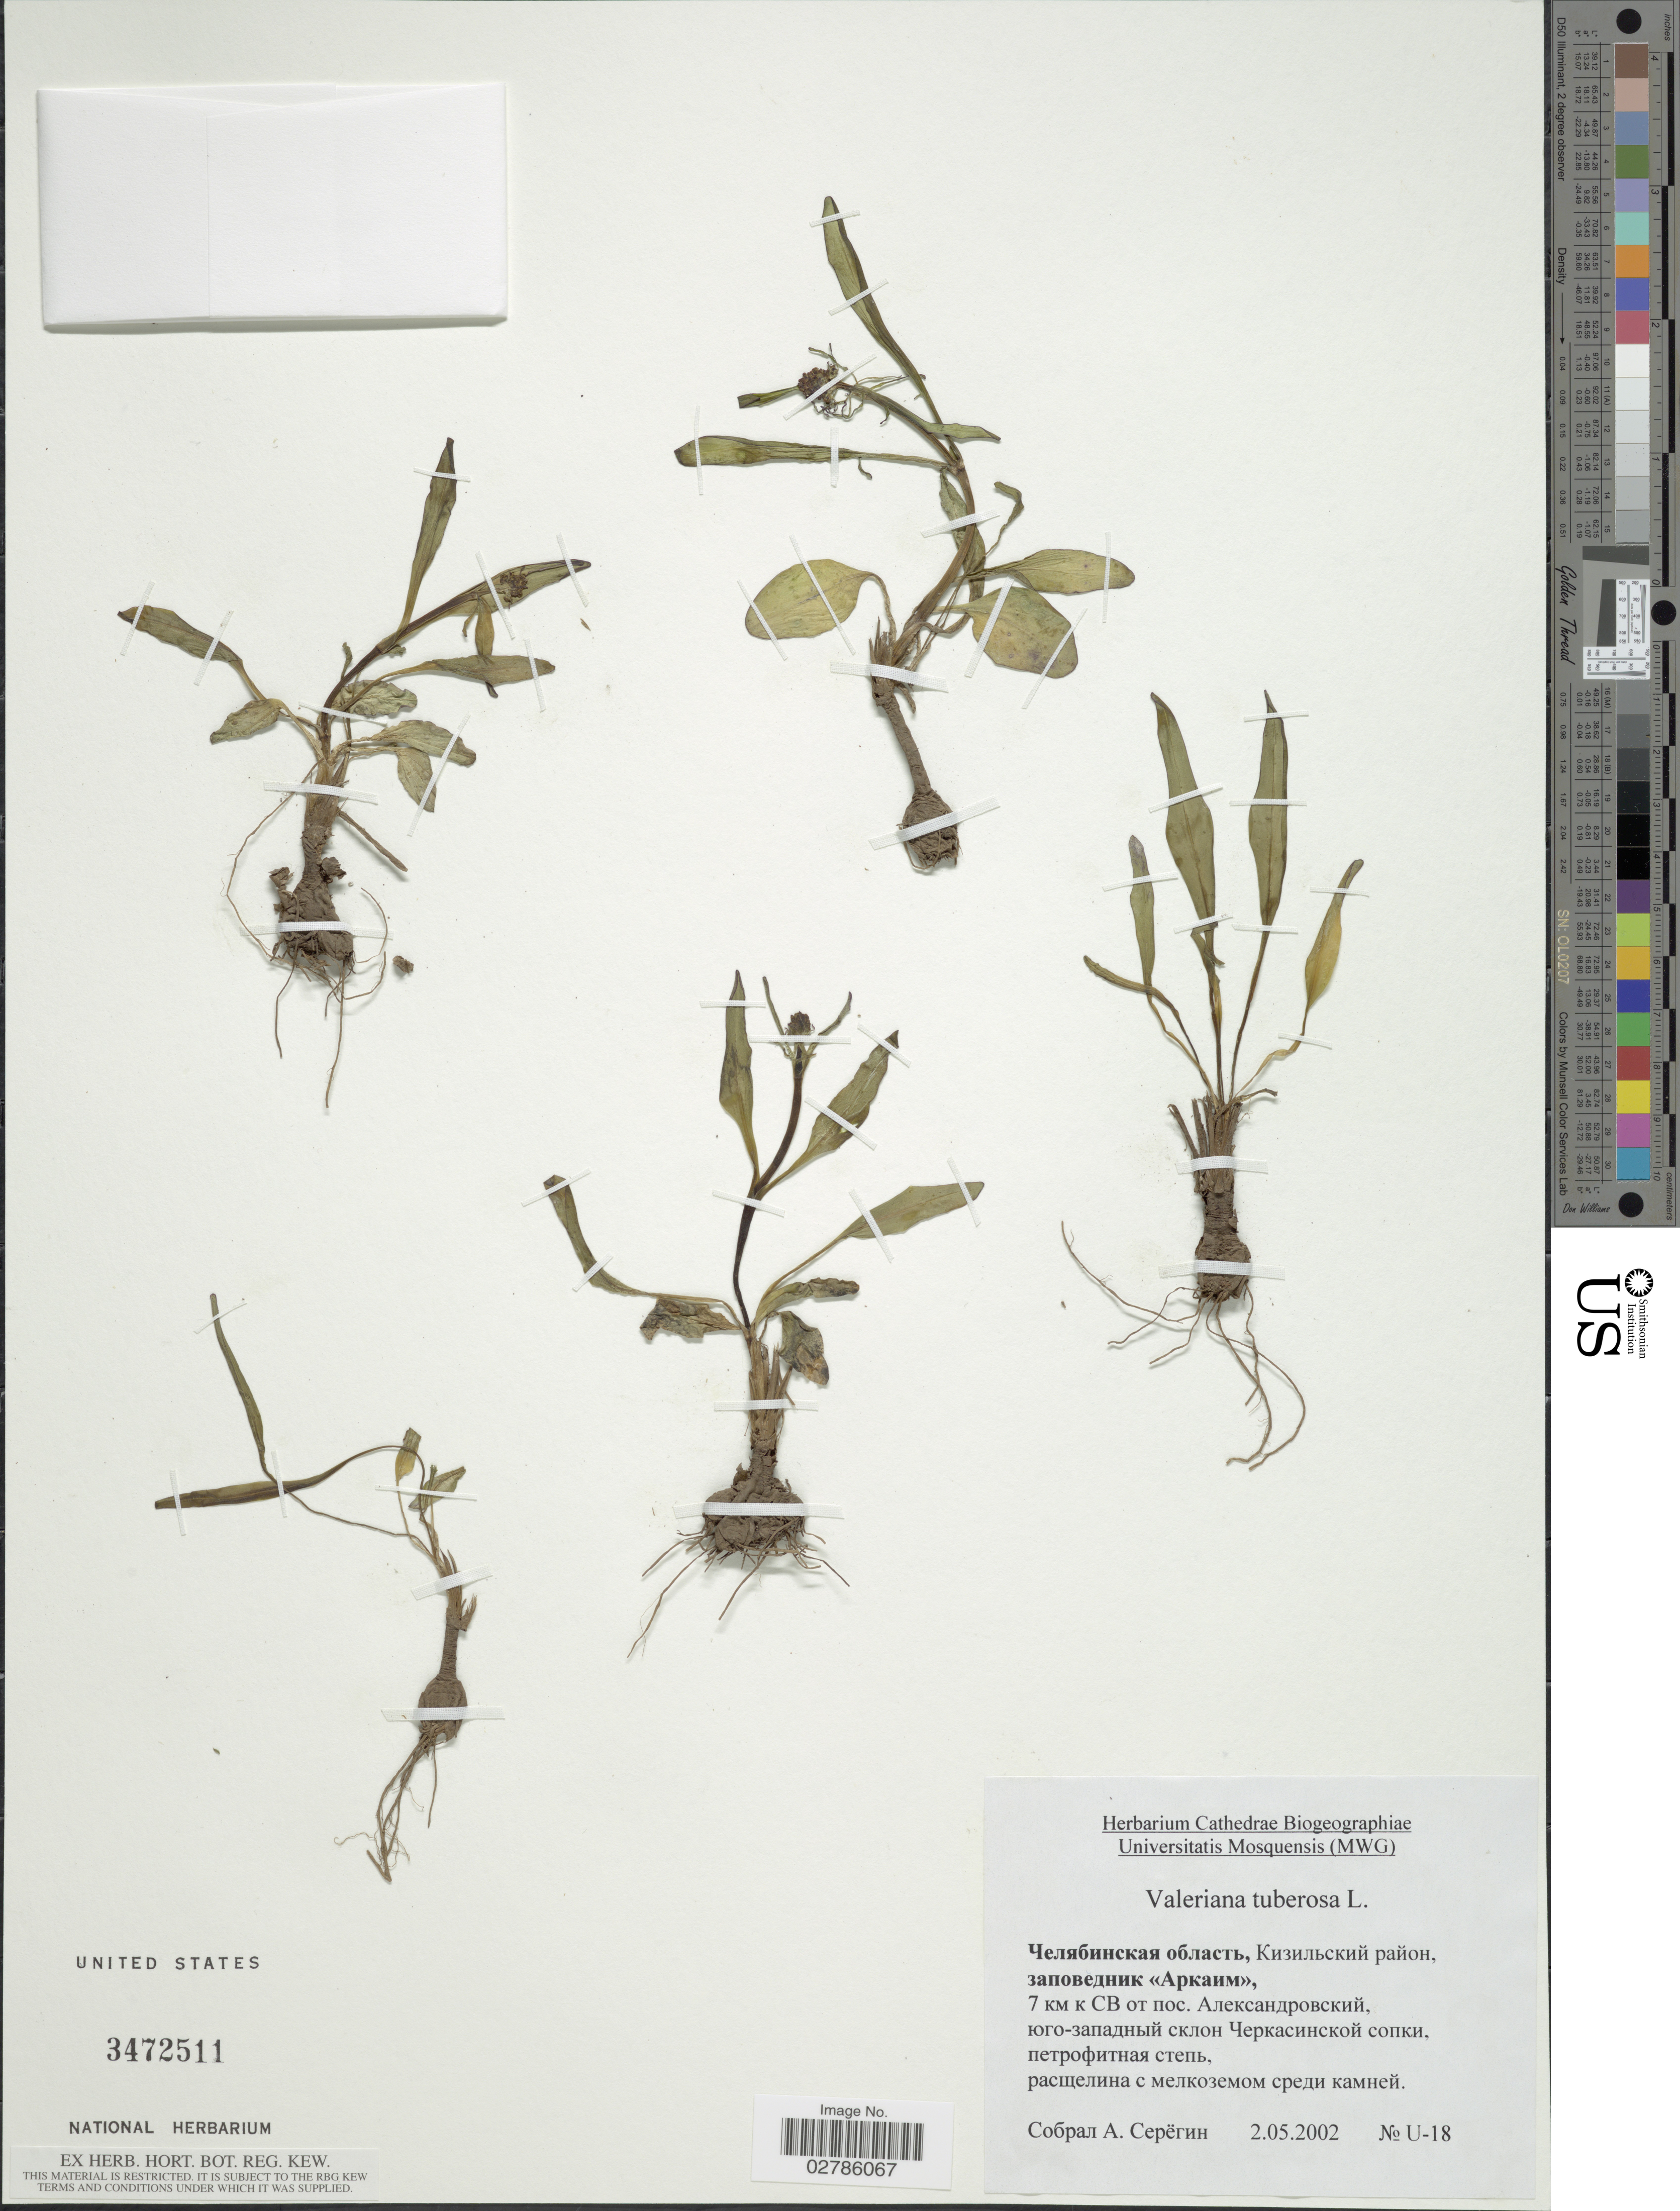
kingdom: Plantae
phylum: Tracheophyta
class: Magnoliopsida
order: Dipsacales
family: Caprifoliaceae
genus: Valeriana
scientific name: Valeriana tuberosa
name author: L.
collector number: U-18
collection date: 2002-05-02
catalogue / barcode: US 3472511